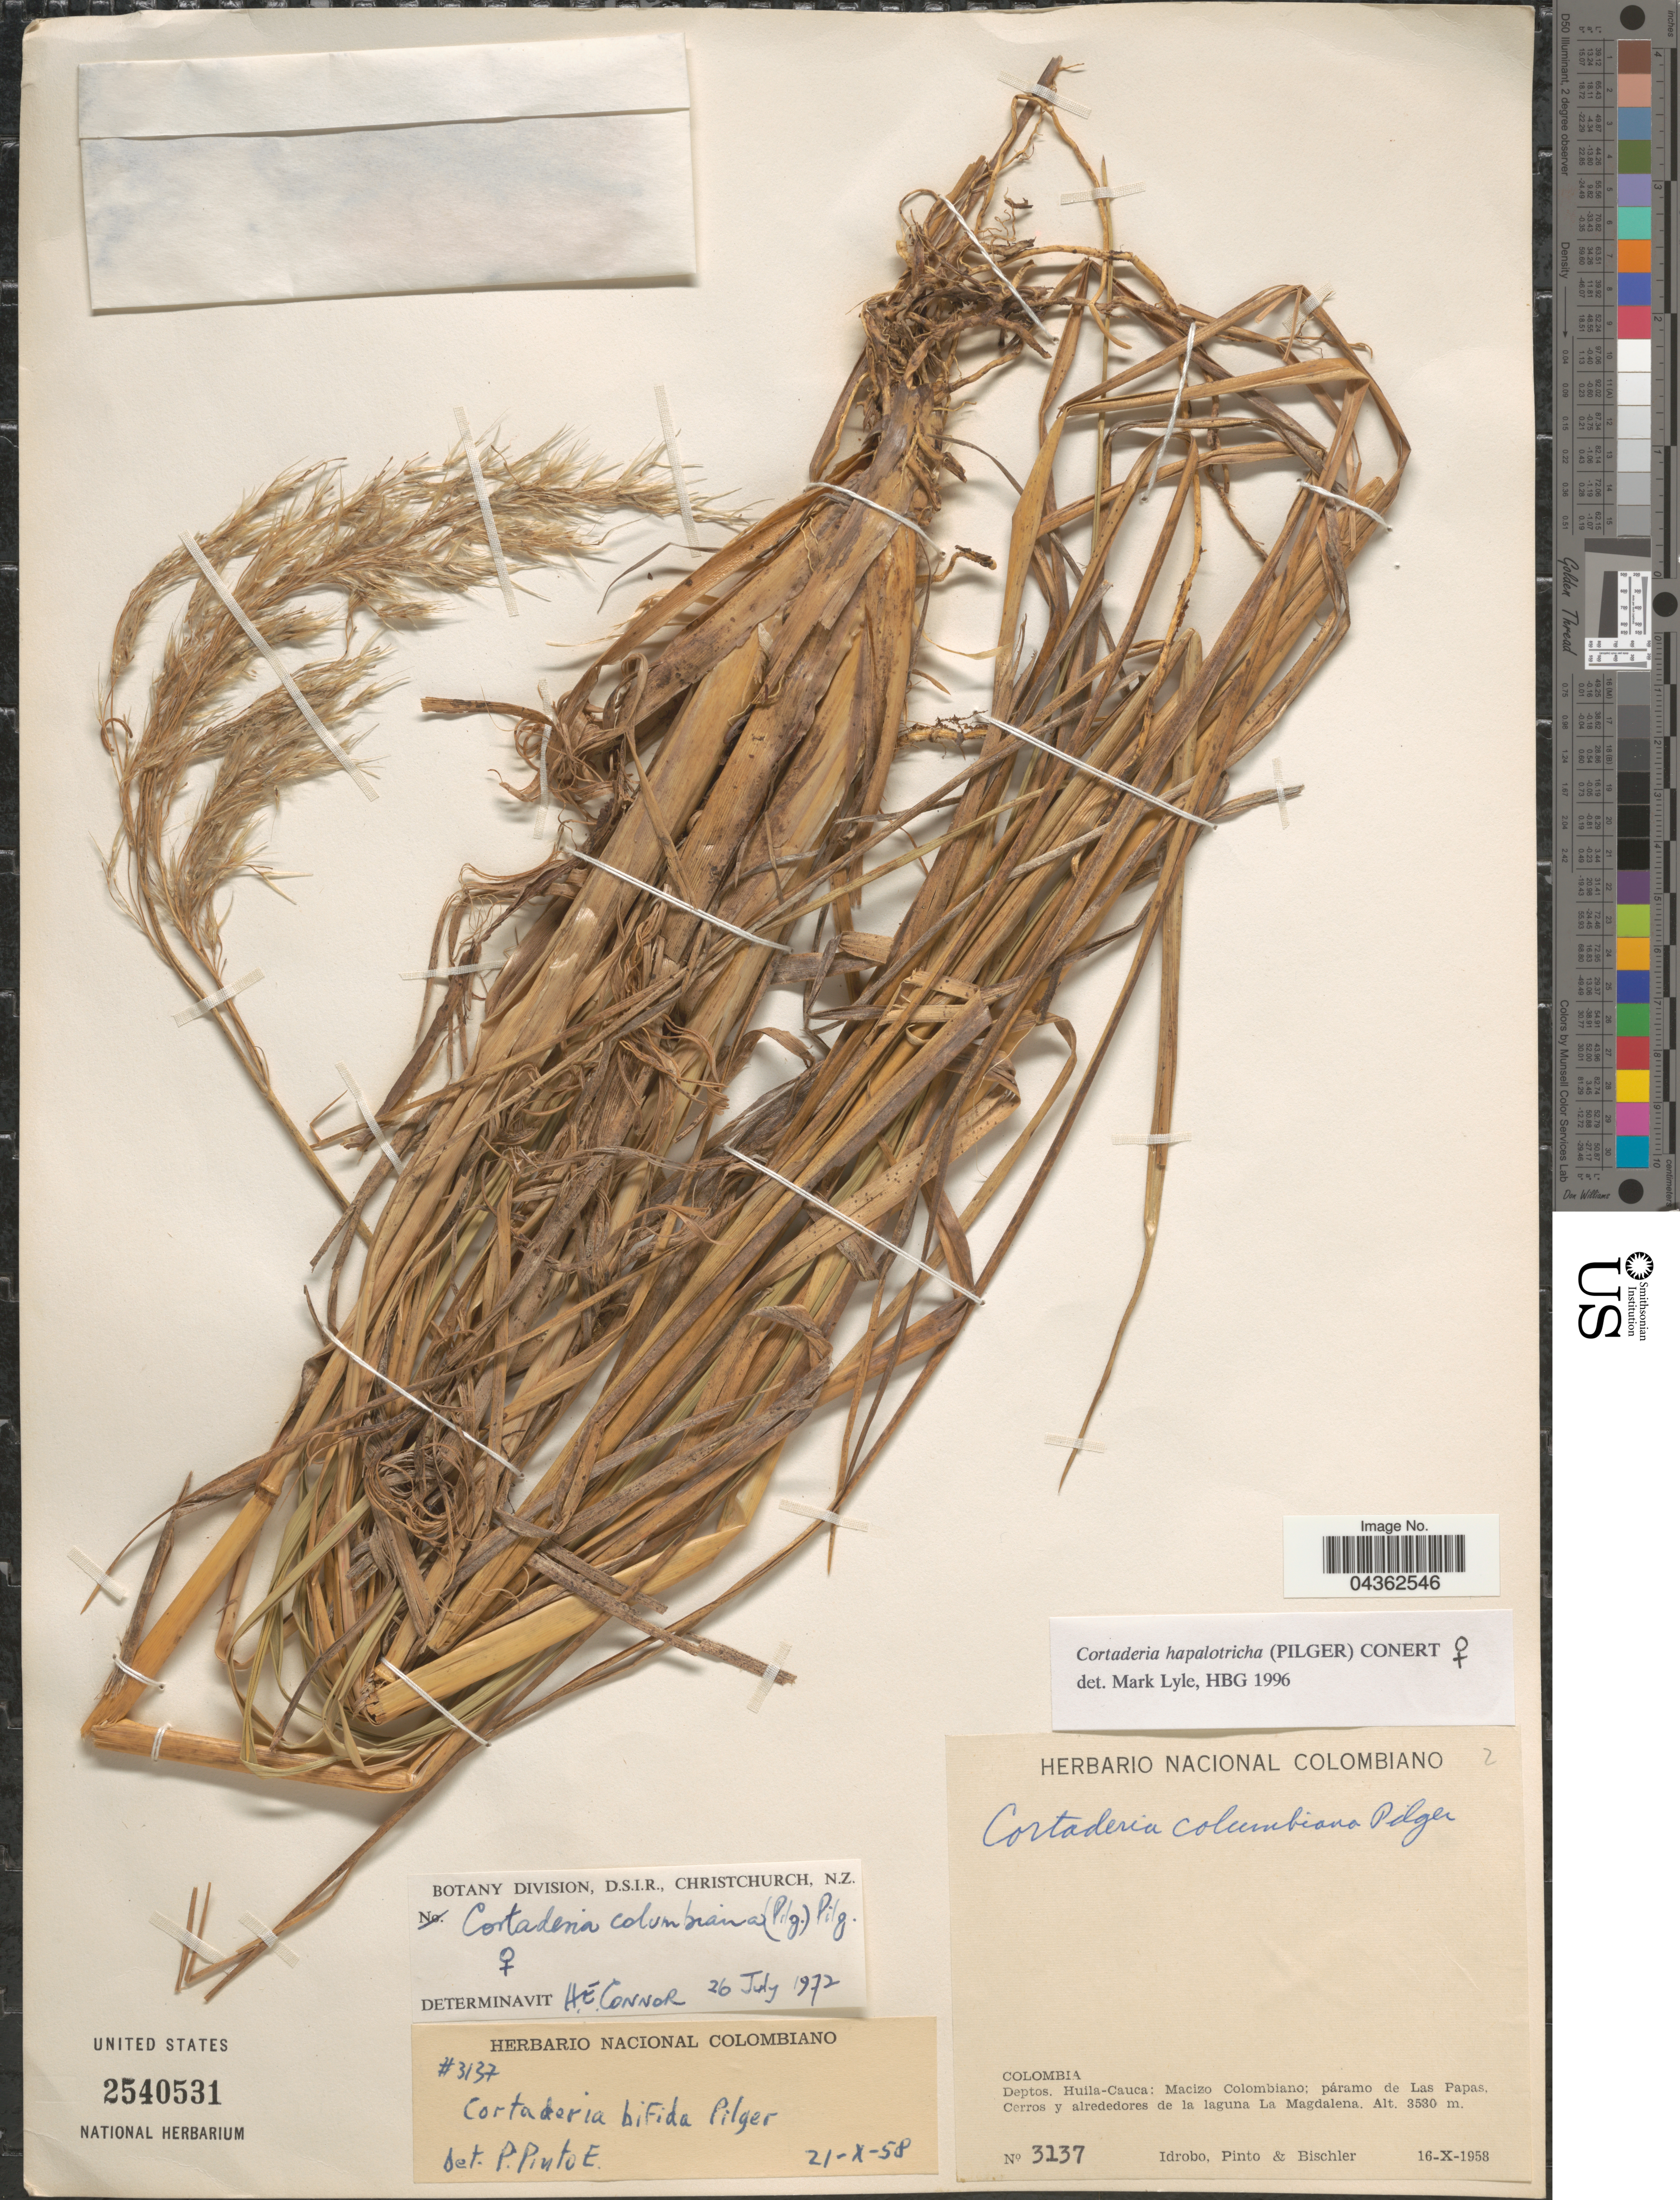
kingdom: Plantae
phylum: Tracheophyta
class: Liliopsida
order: Poales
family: Poaceae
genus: Cortaderia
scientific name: Cortaderia hapalotricha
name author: (Pilg.) Conert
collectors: -- Idrobo, Pinto, -- & -. Bischler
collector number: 3137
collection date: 1958-10-16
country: Colombia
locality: Deptos. Huila-Cauca: Macizo Colombiano; páramo de Las Papas. Cerros y alrededores de la laguna La Magdalena.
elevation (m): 3530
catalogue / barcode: US 2540531